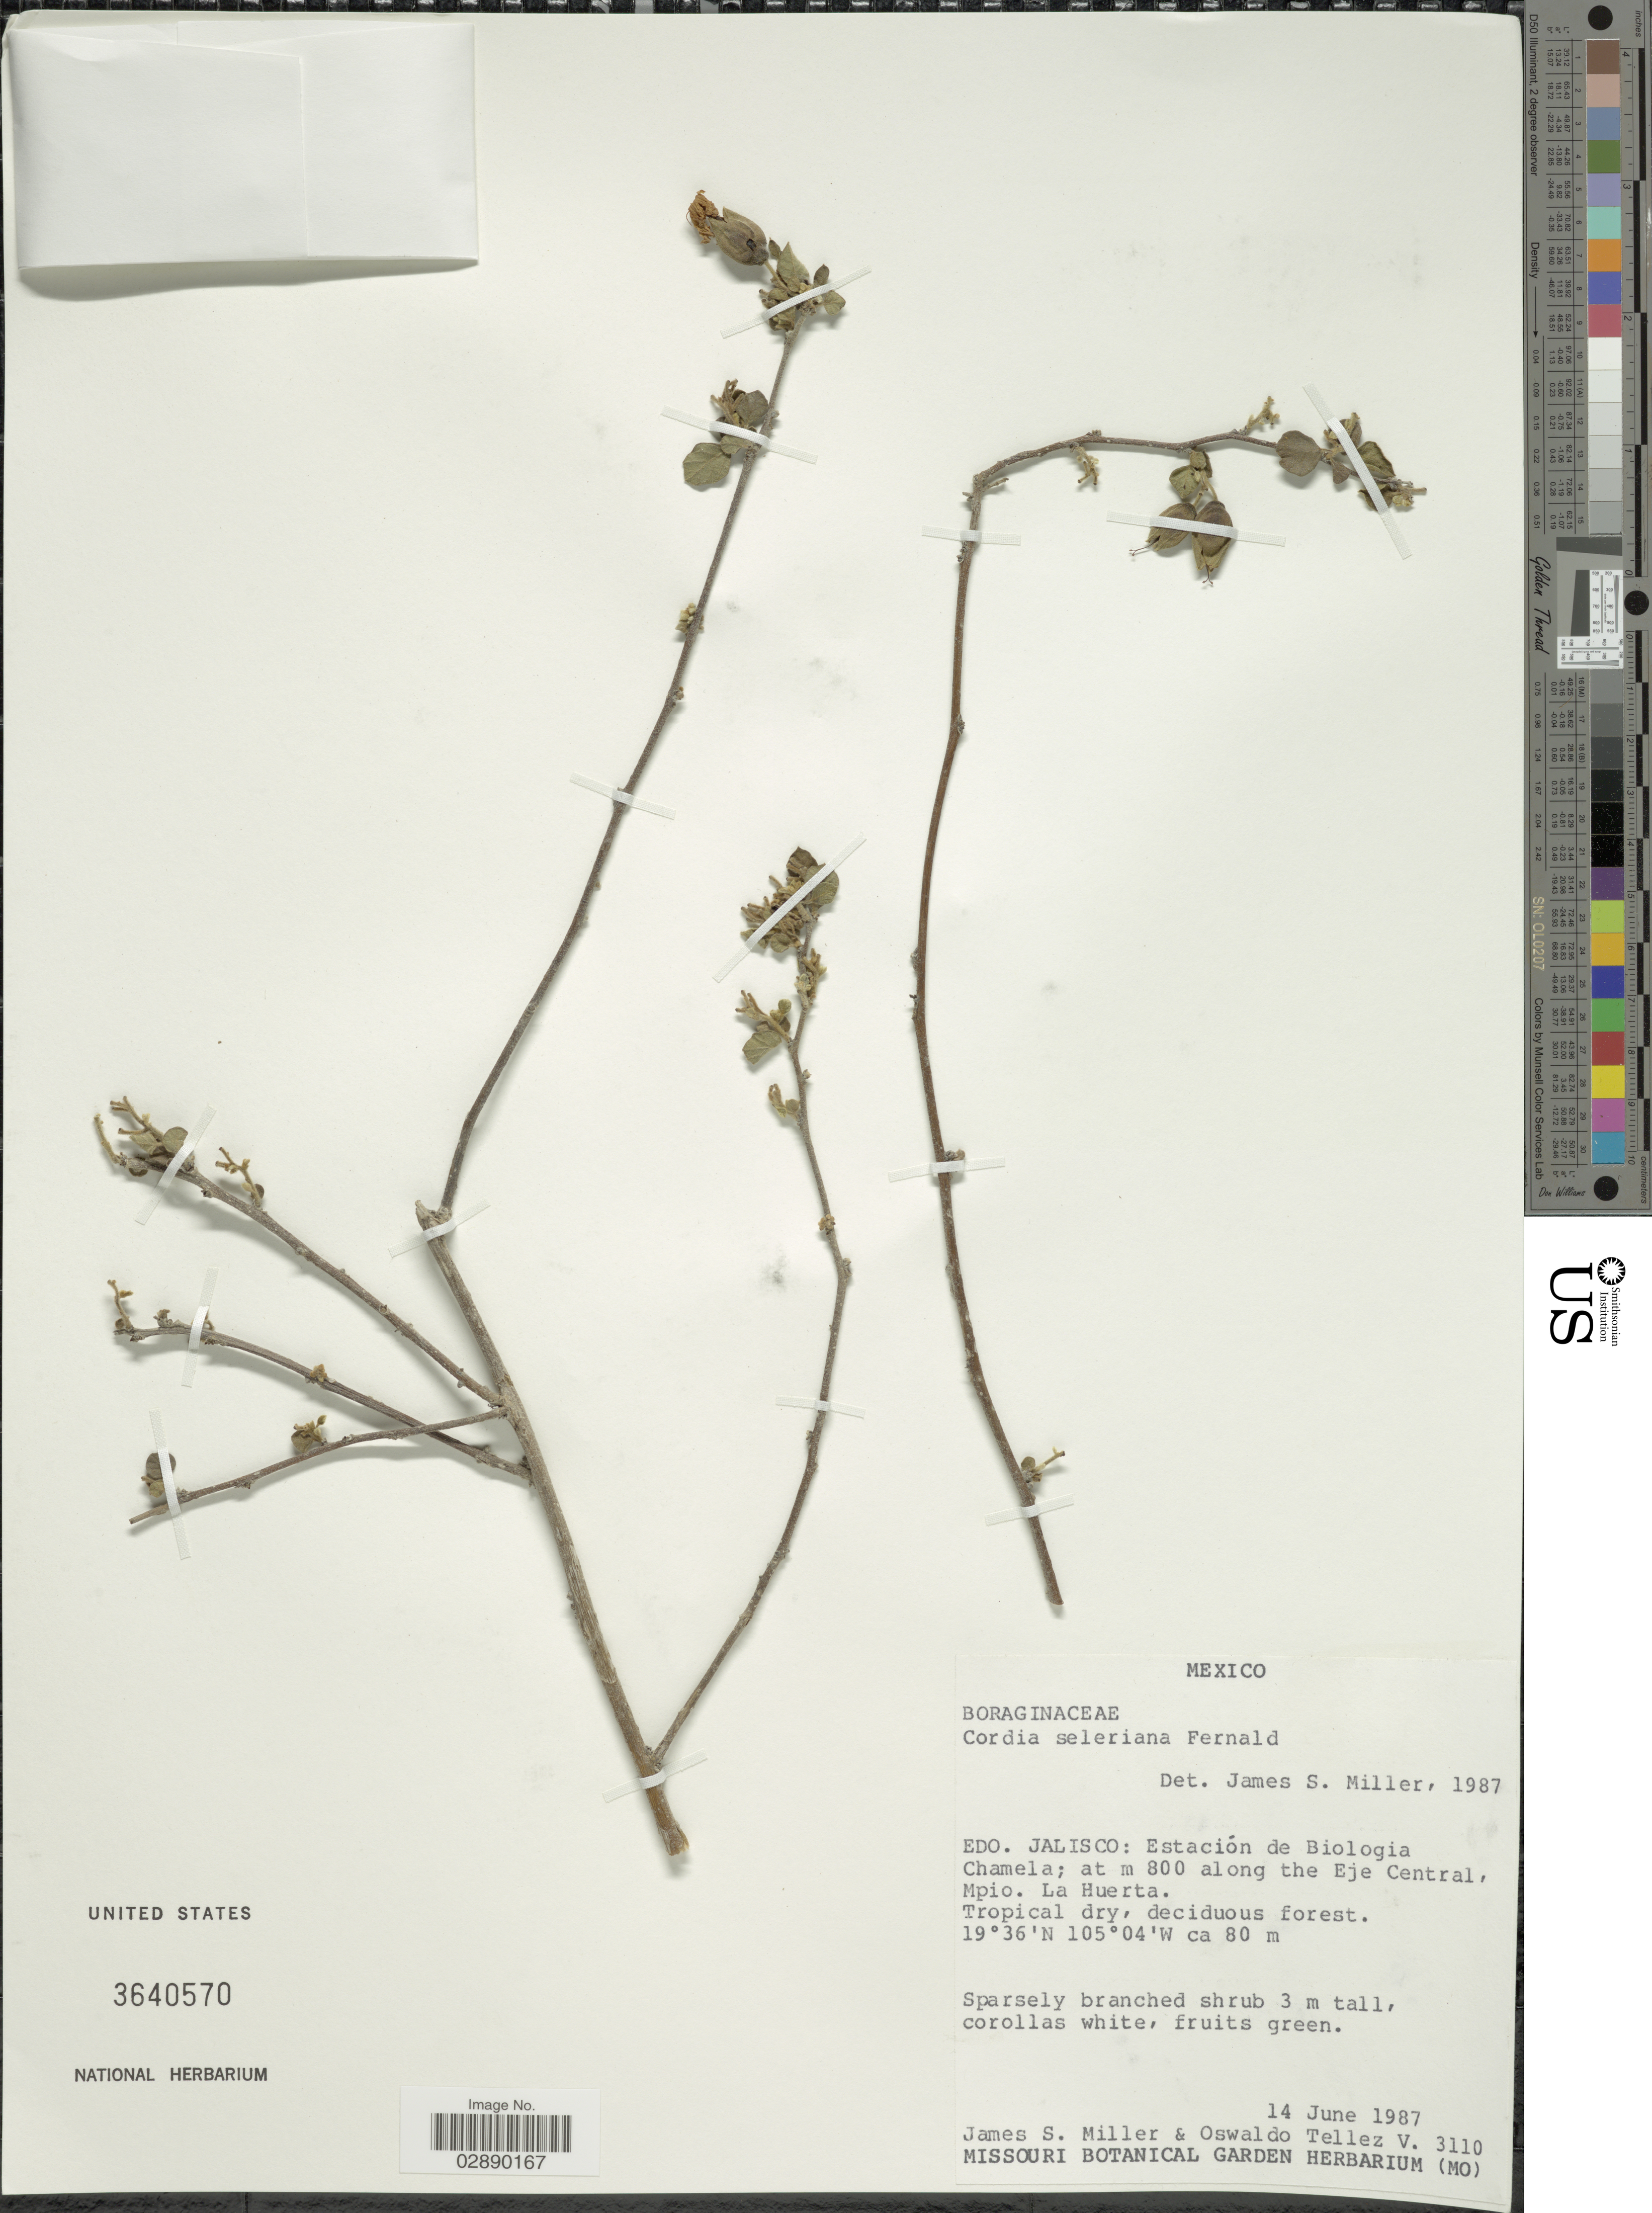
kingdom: Plantae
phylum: Tracheophyta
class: Magnoliopsida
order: Boraginales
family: Cordiaceae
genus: Cordia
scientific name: Cordia seleriana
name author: Fernald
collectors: J. S. Miller & O. Téllez V.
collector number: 3110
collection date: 1987-06-14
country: Mexico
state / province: Jalisco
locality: Edo. Jalisco: Estación de Biologica Chamela; at m 800 along the Eje Central, Mpio. La Huerta.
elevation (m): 80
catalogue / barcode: US 3640570